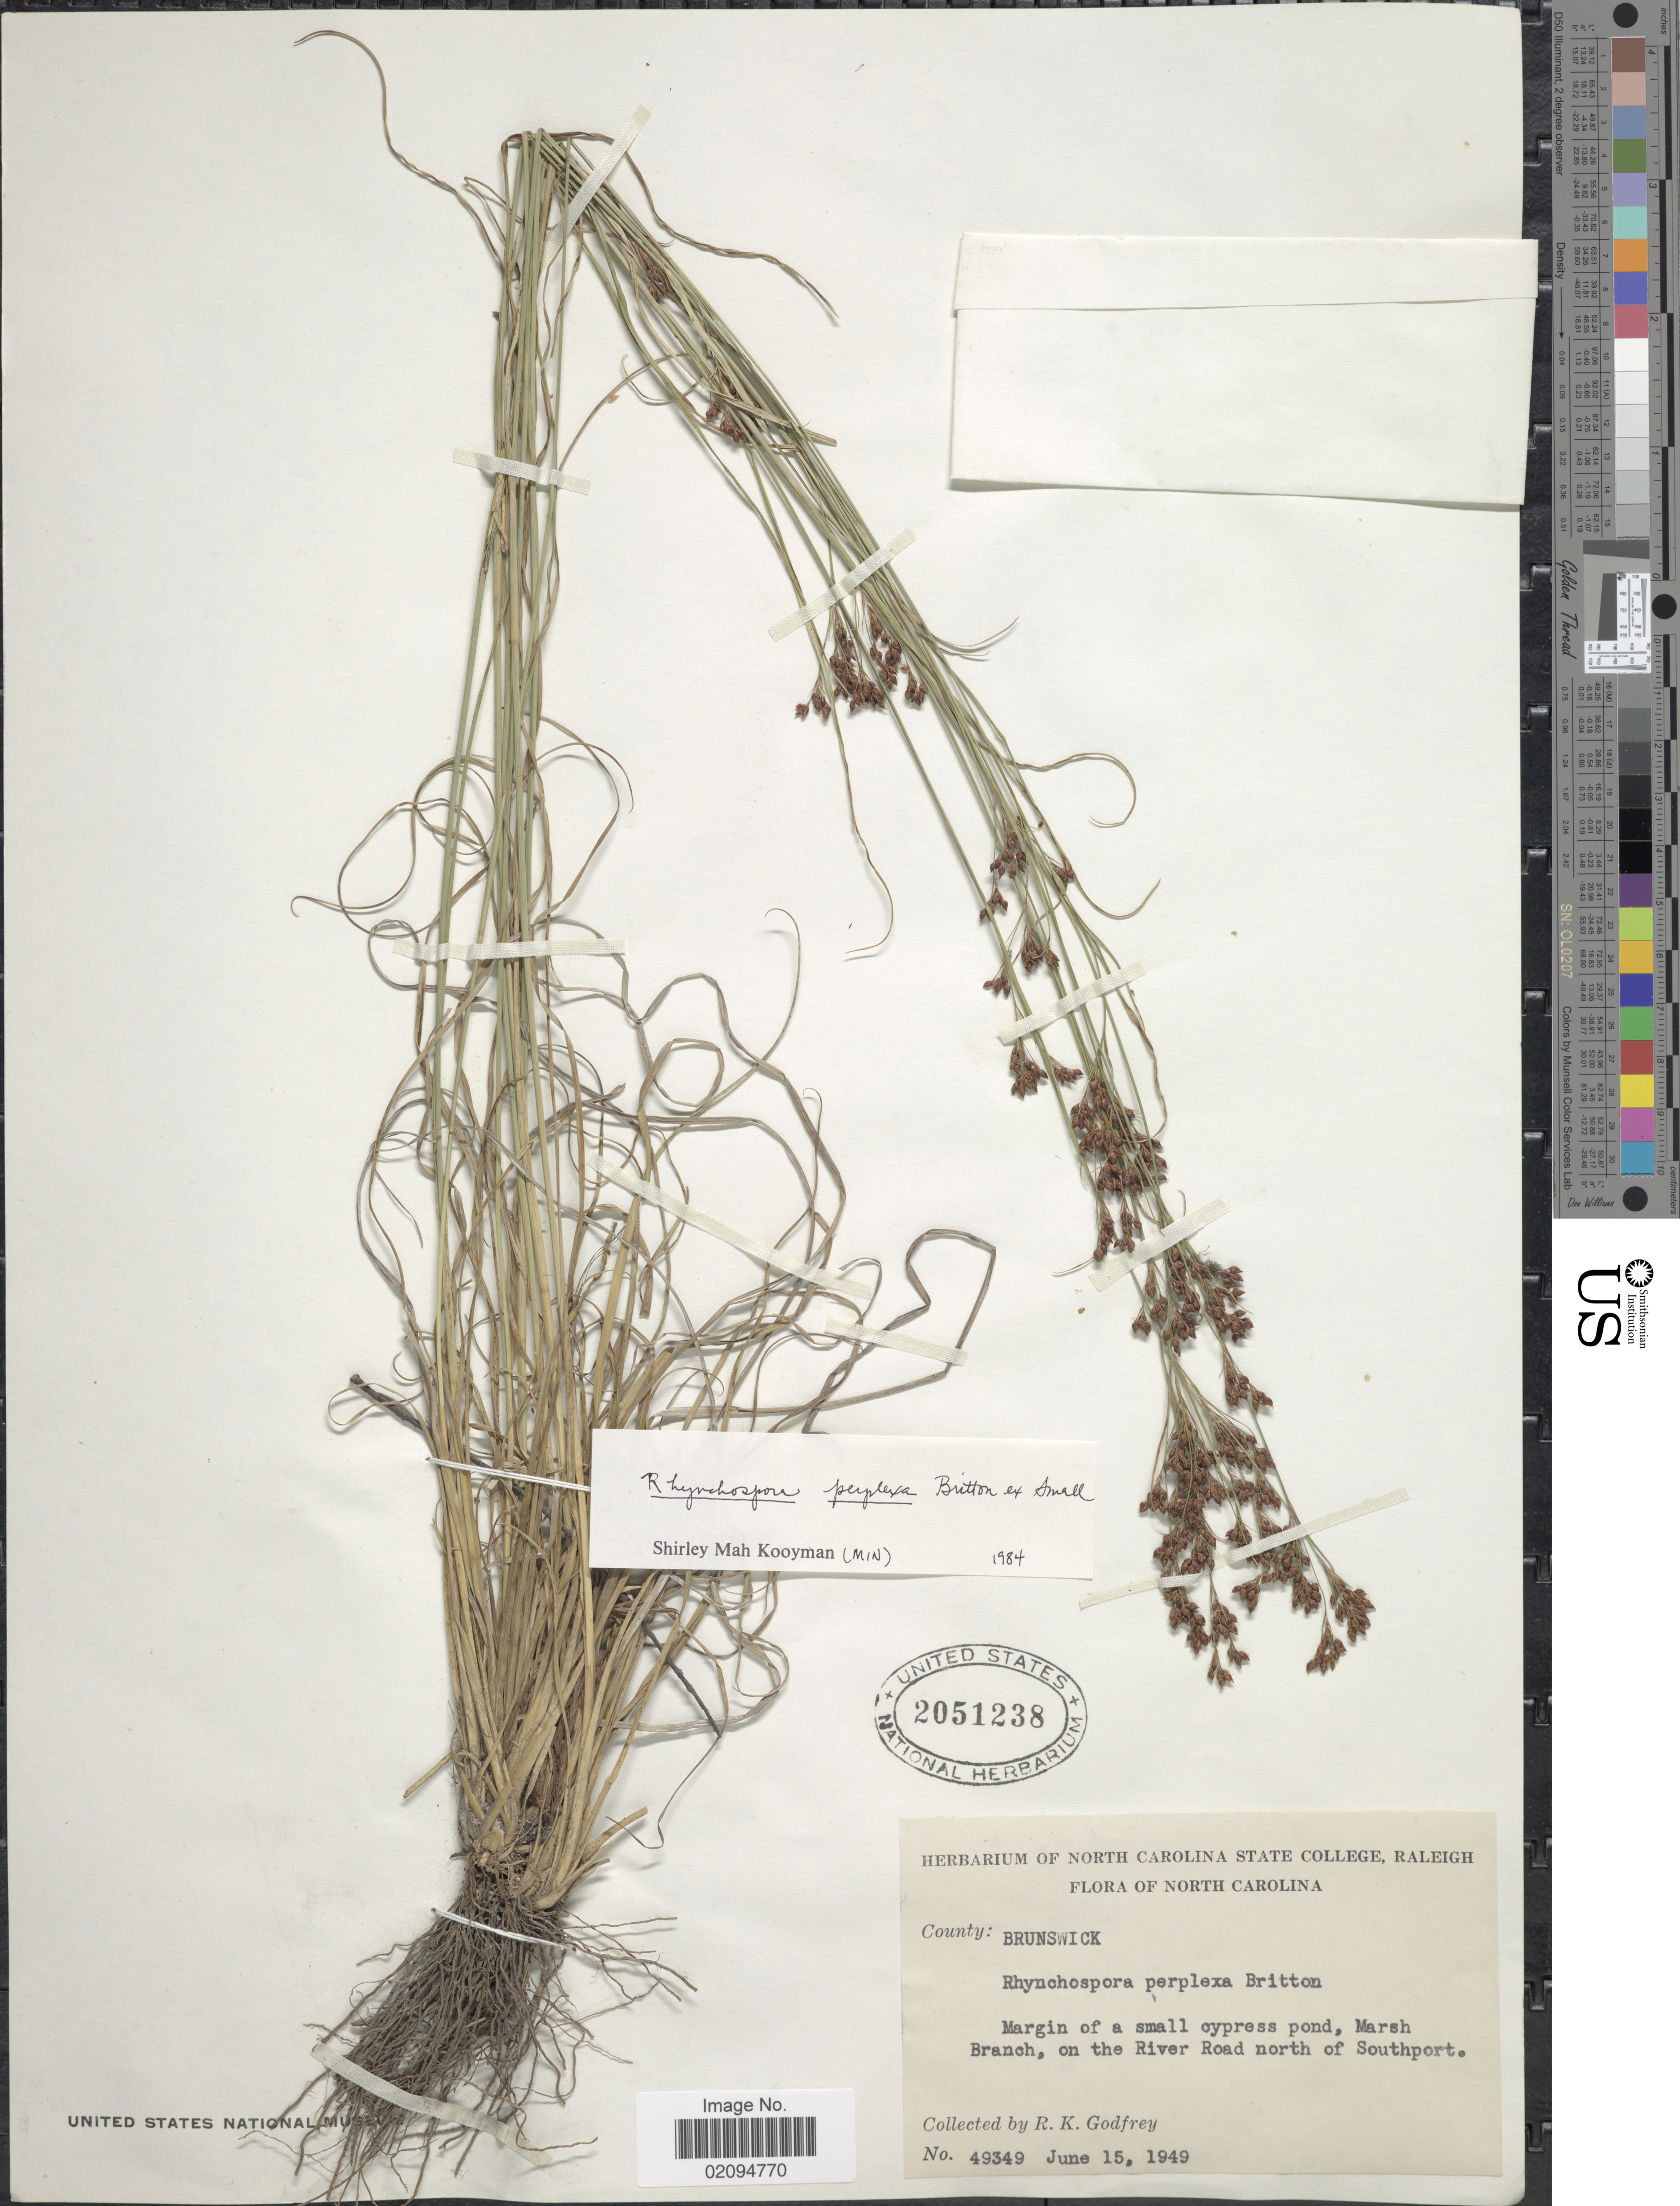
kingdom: Plantae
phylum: Tracheophyta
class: Liliopsida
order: Poales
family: Cyperaceae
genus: Rhynchospora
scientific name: Rhynchospora perplexa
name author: Britton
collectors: R. K. Godfrey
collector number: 49349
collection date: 1949-06-15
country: United States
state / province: North Carolina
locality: County: Brunswick. Marsh Branch, on the River Road north of Southport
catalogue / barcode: US 2051238